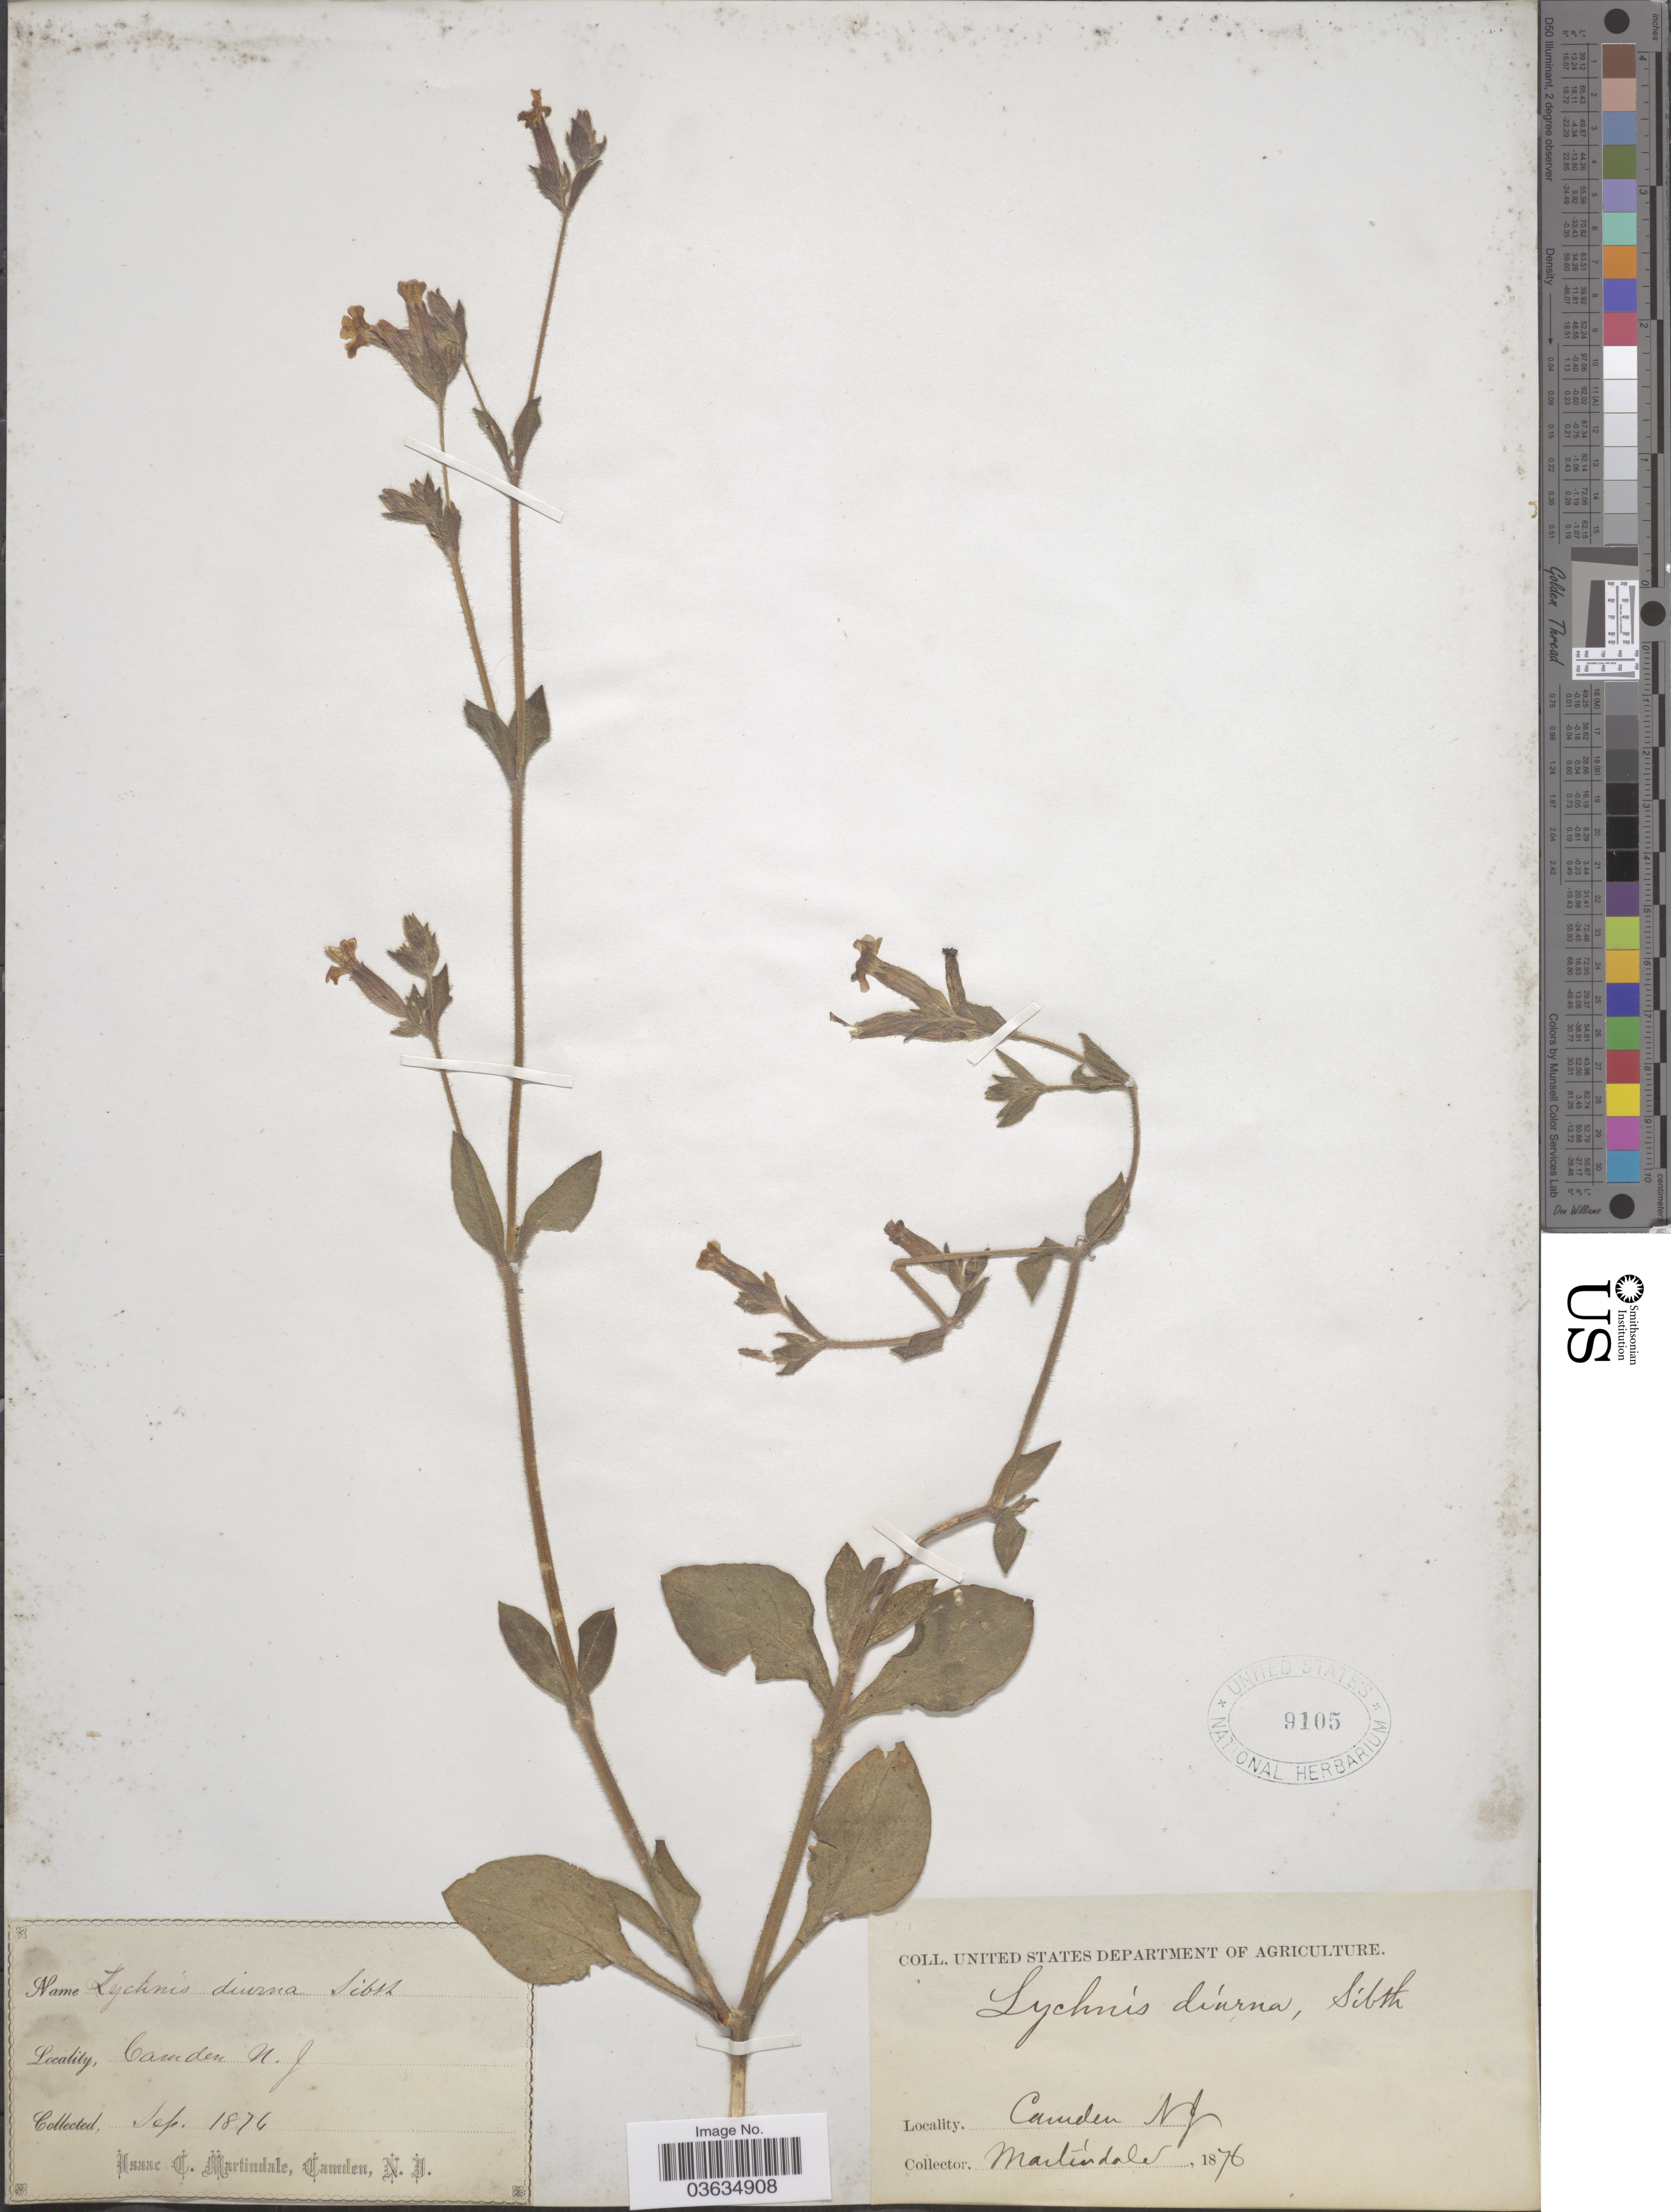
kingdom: Plantae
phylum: Tracheophyta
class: Magnoliopsida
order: Caryophyllales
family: Caryophyllaceae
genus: Silene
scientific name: Silene dioica subsp. dioica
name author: (L.) Clairv.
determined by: Strong, Mark T., (BOT), Smithsonian Institution - National Museum of Natural History (UNITED STATES)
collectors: I. C. Martindale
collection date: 1876-09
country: United States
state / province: New Jersey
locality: Camden.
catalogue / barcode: US 9105